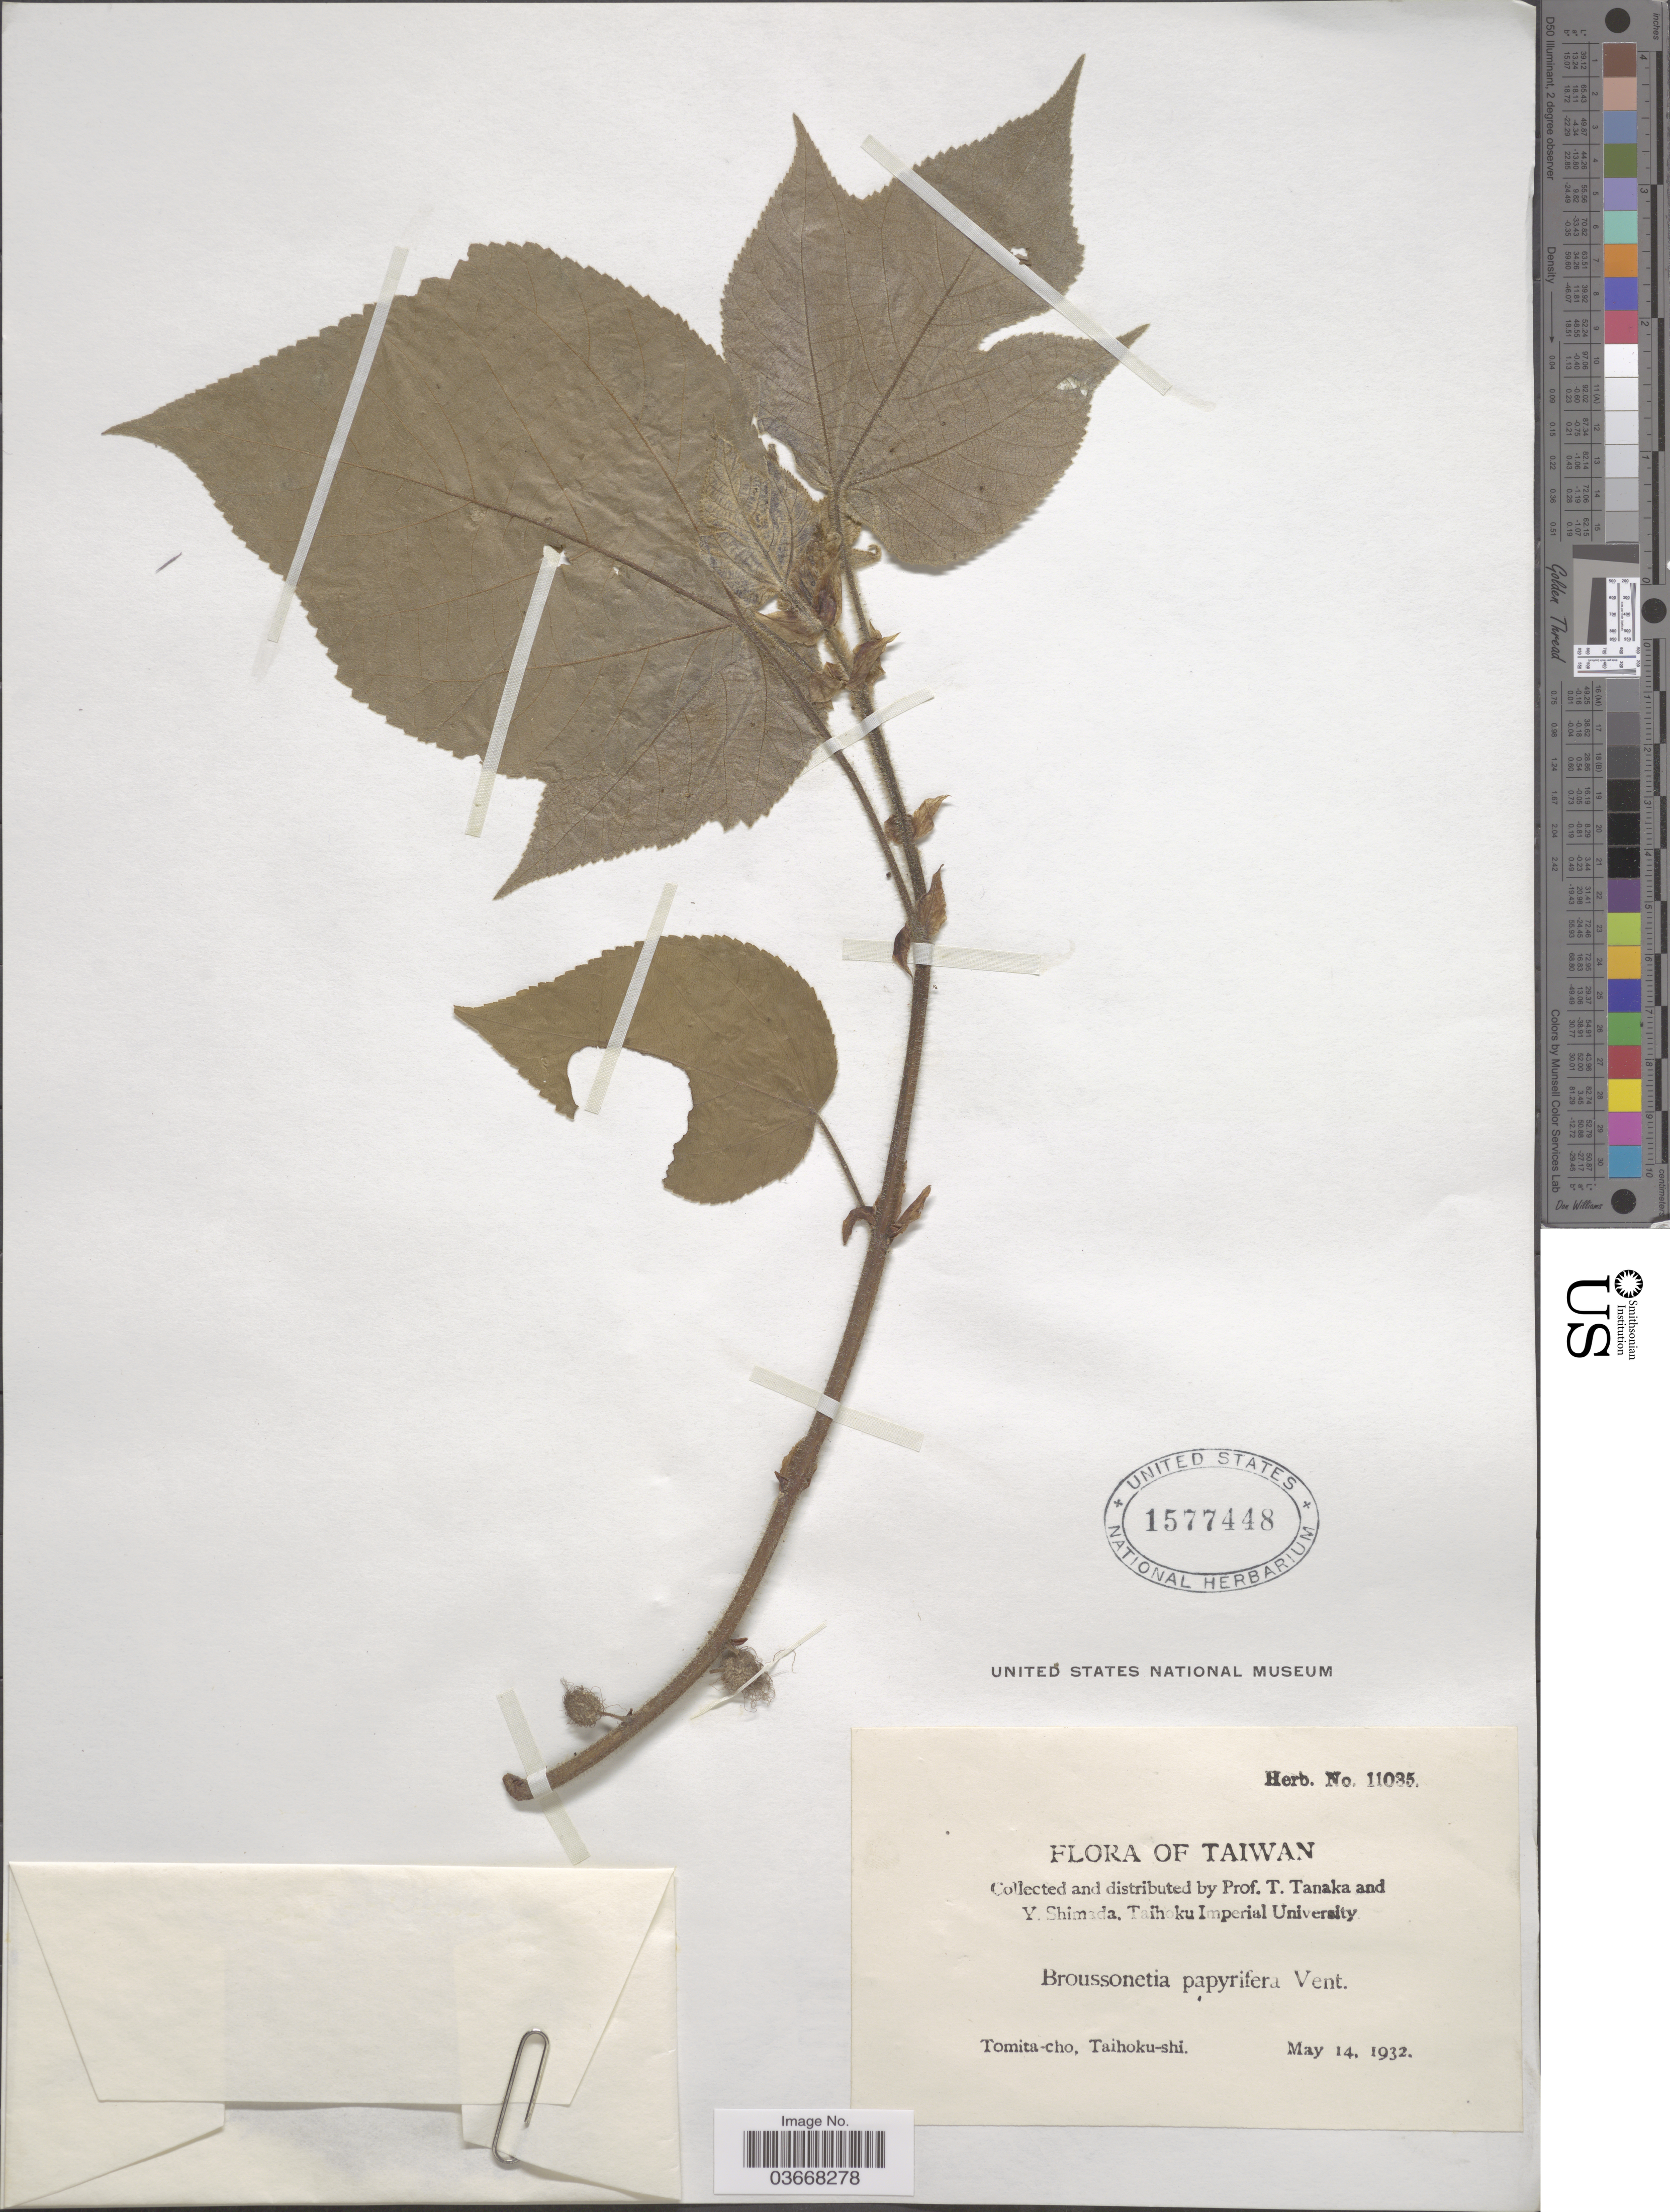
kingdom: Plantae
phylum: Tracheophyta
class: Magnoliopsida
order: Rosales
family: Moraceae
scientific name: Broussoneta papyrifera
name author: (L.) L'Hér. ex Vent.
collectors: T. Tanaka & Y. Shimada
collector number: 11035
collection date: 1932-05-14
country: Taiwan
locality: Tomita-cho, Taihoku-shi.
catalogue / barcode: US 1577448